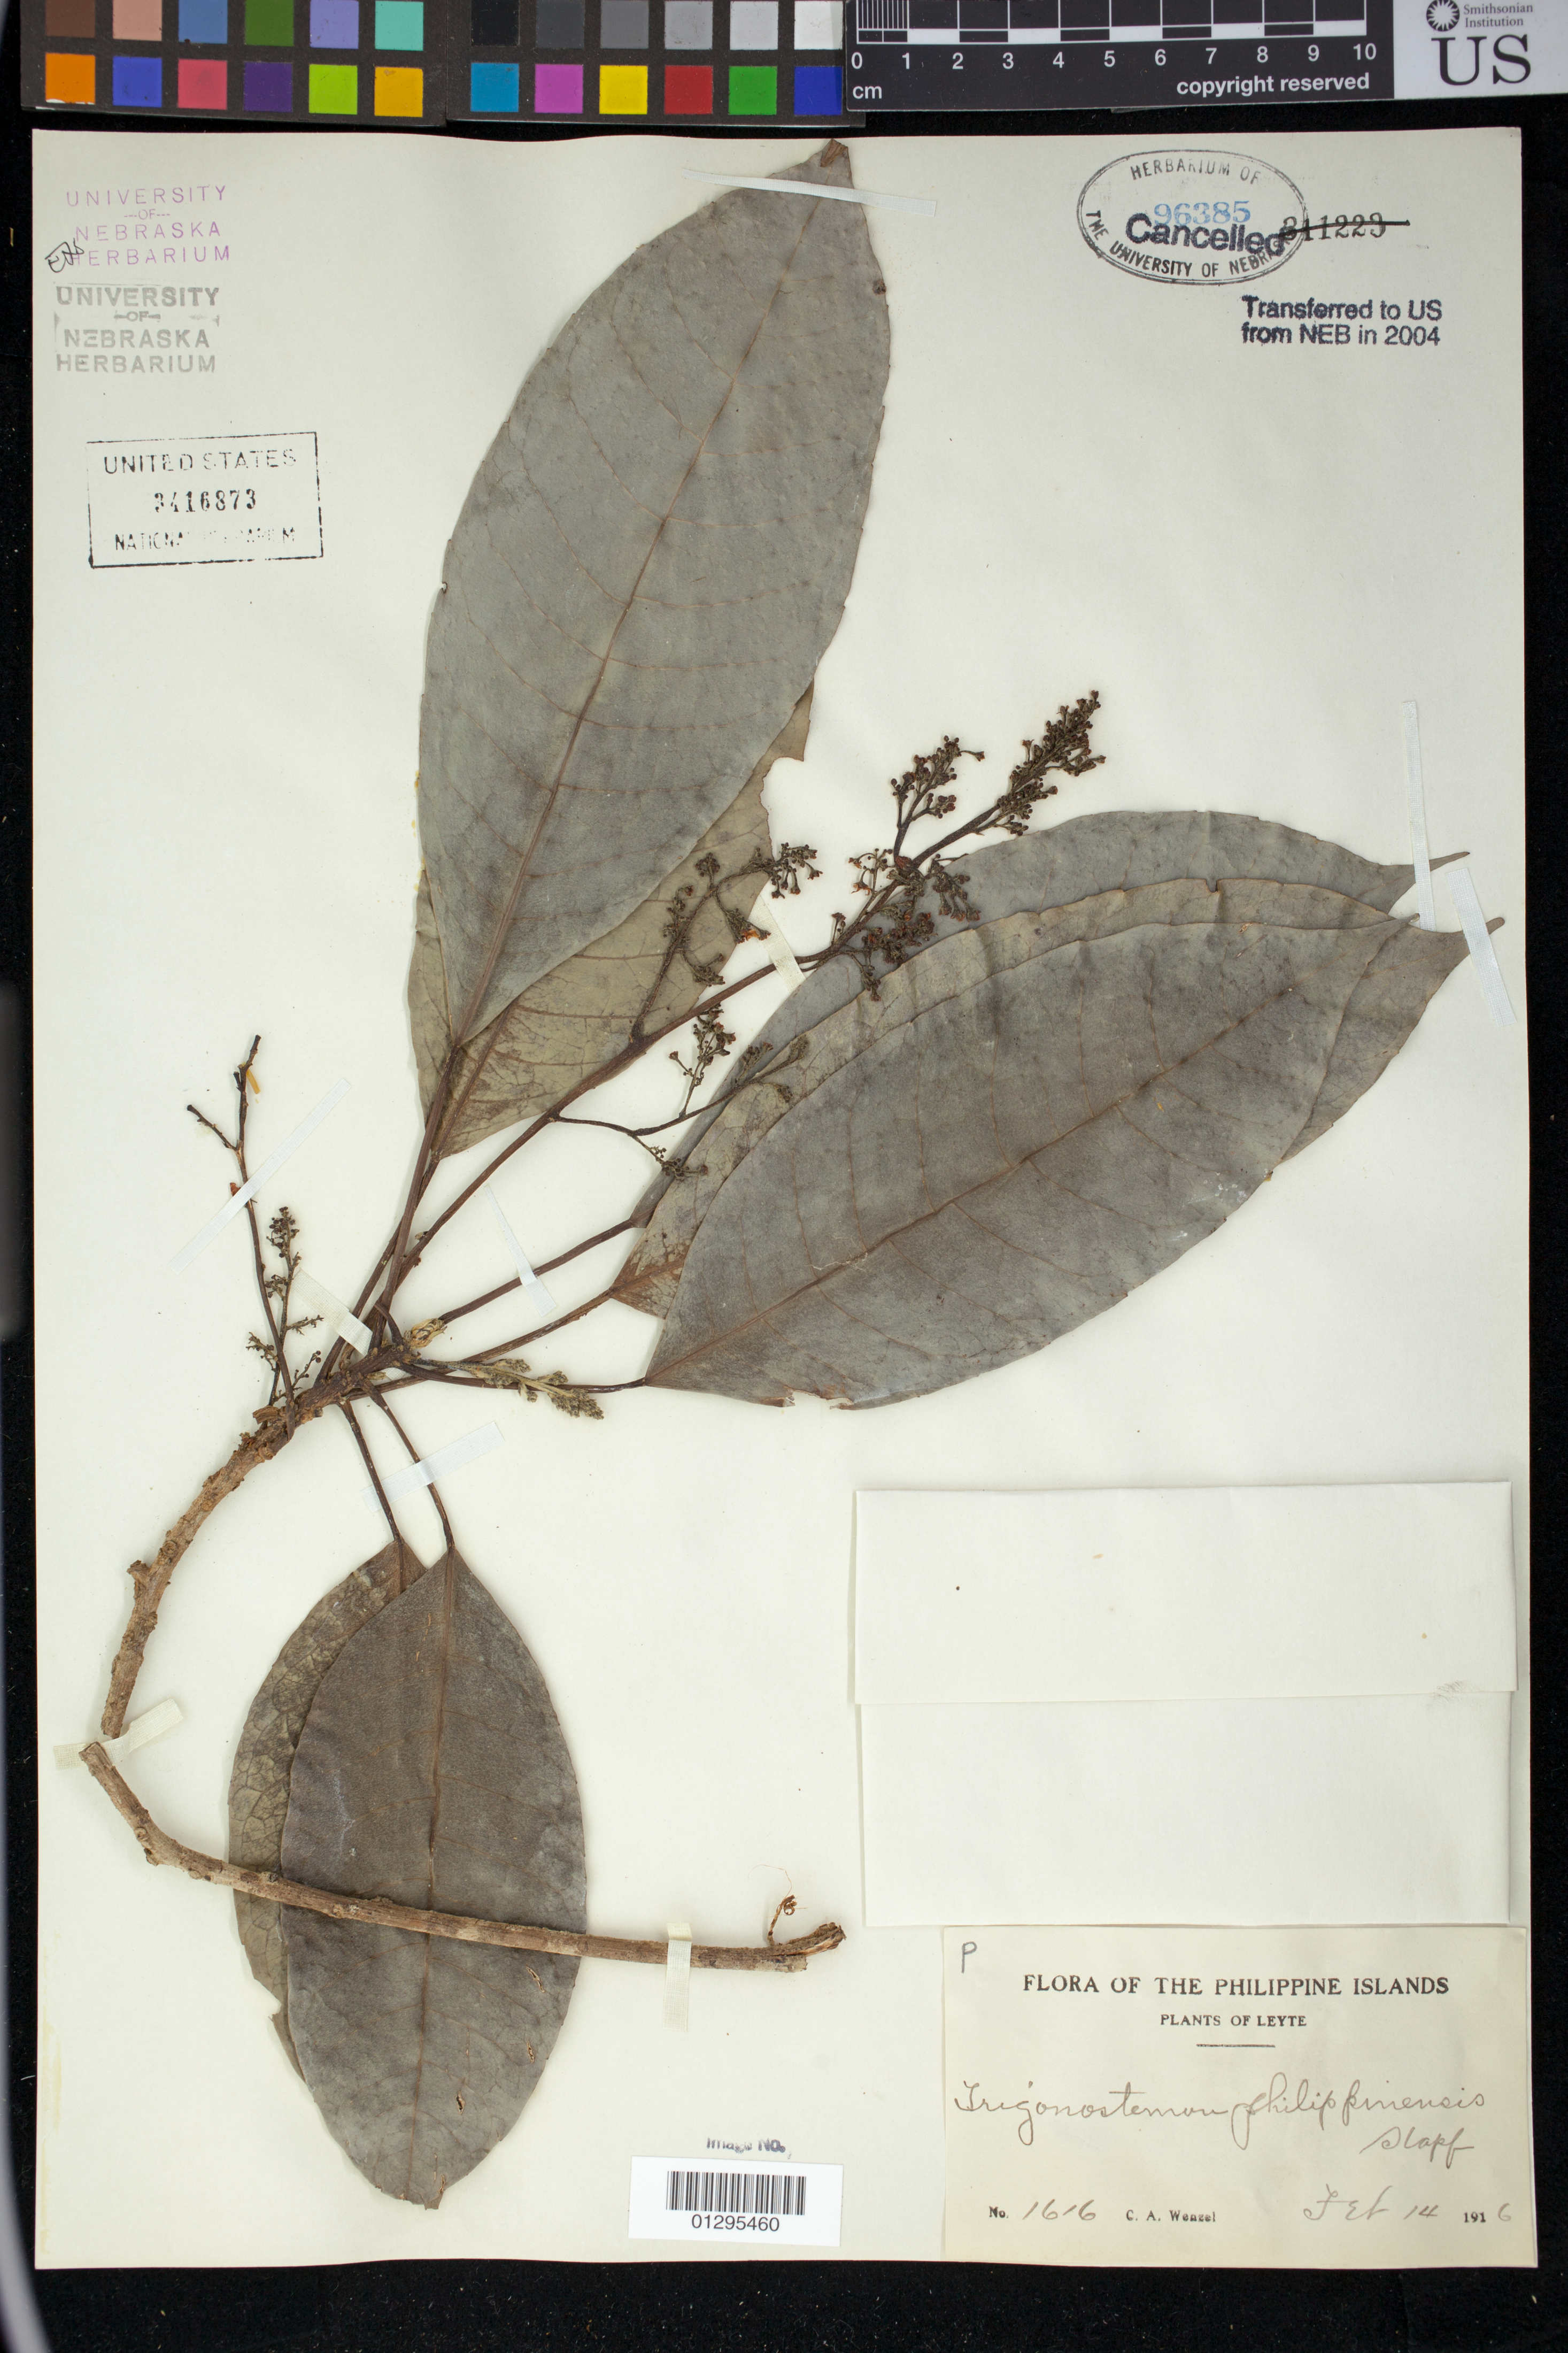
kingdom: Plantae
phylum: Tracheophyta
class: Magnoliopsida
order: Malpighiales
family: Euphorbiaceae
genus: Trigonostemon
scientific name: Trigonostemon philippinensis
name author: Stapf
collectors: C. Wenzel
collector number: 1616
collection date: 1916-02-14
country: Philippines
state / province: Eastern Visayas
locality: Leyte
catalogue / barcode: US 3416873